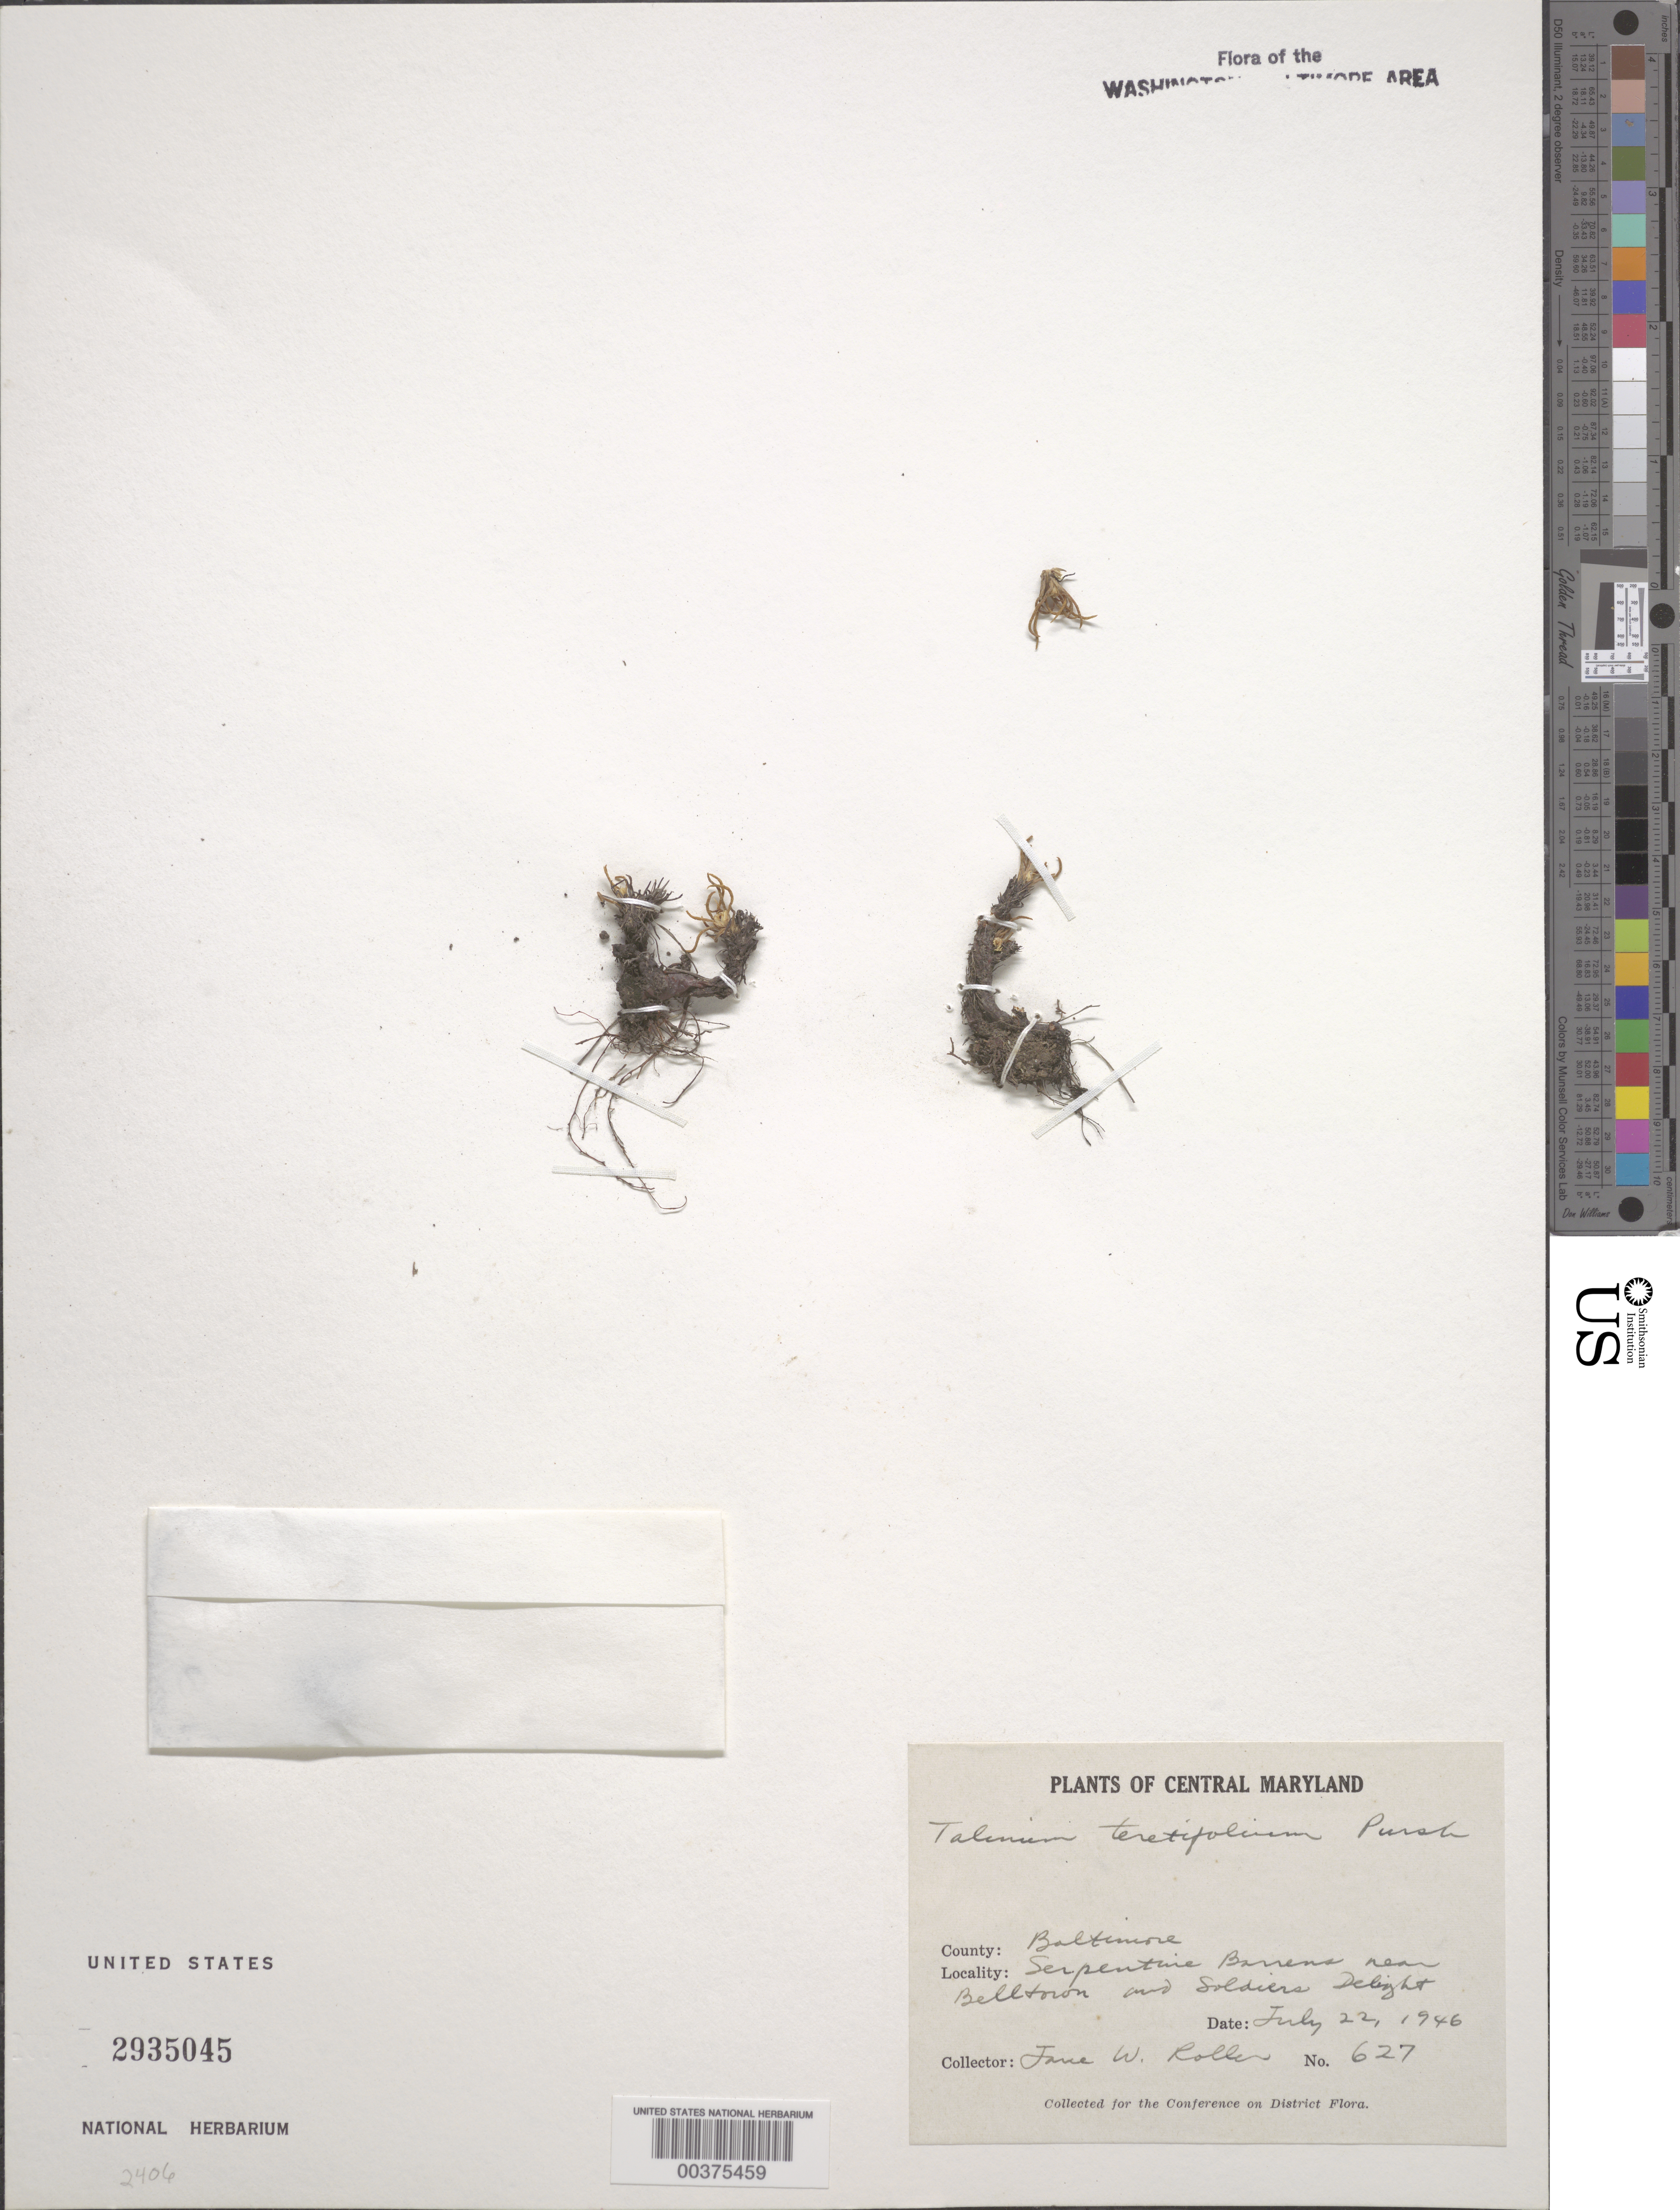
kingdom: Plantae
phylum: Tracheophyta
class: Magnoliopsida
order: Caryophyllales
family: Montiaceae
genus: Phemeranthus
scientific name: Phemeranthus teretifolius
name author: (Pursh) Raf.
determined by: Strong, Mark T., (BOT), Smithsonian Institution - National Museum of Natural History (UNITED STATES)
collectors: J. W. Roller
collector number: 627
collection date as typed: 22 Jul 1946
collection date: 1946-07-22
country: United States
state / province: Maryland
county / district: Baltimore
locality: Serpentine Barrens near Belltown and Soldiers Delight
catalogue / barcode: US 2935045